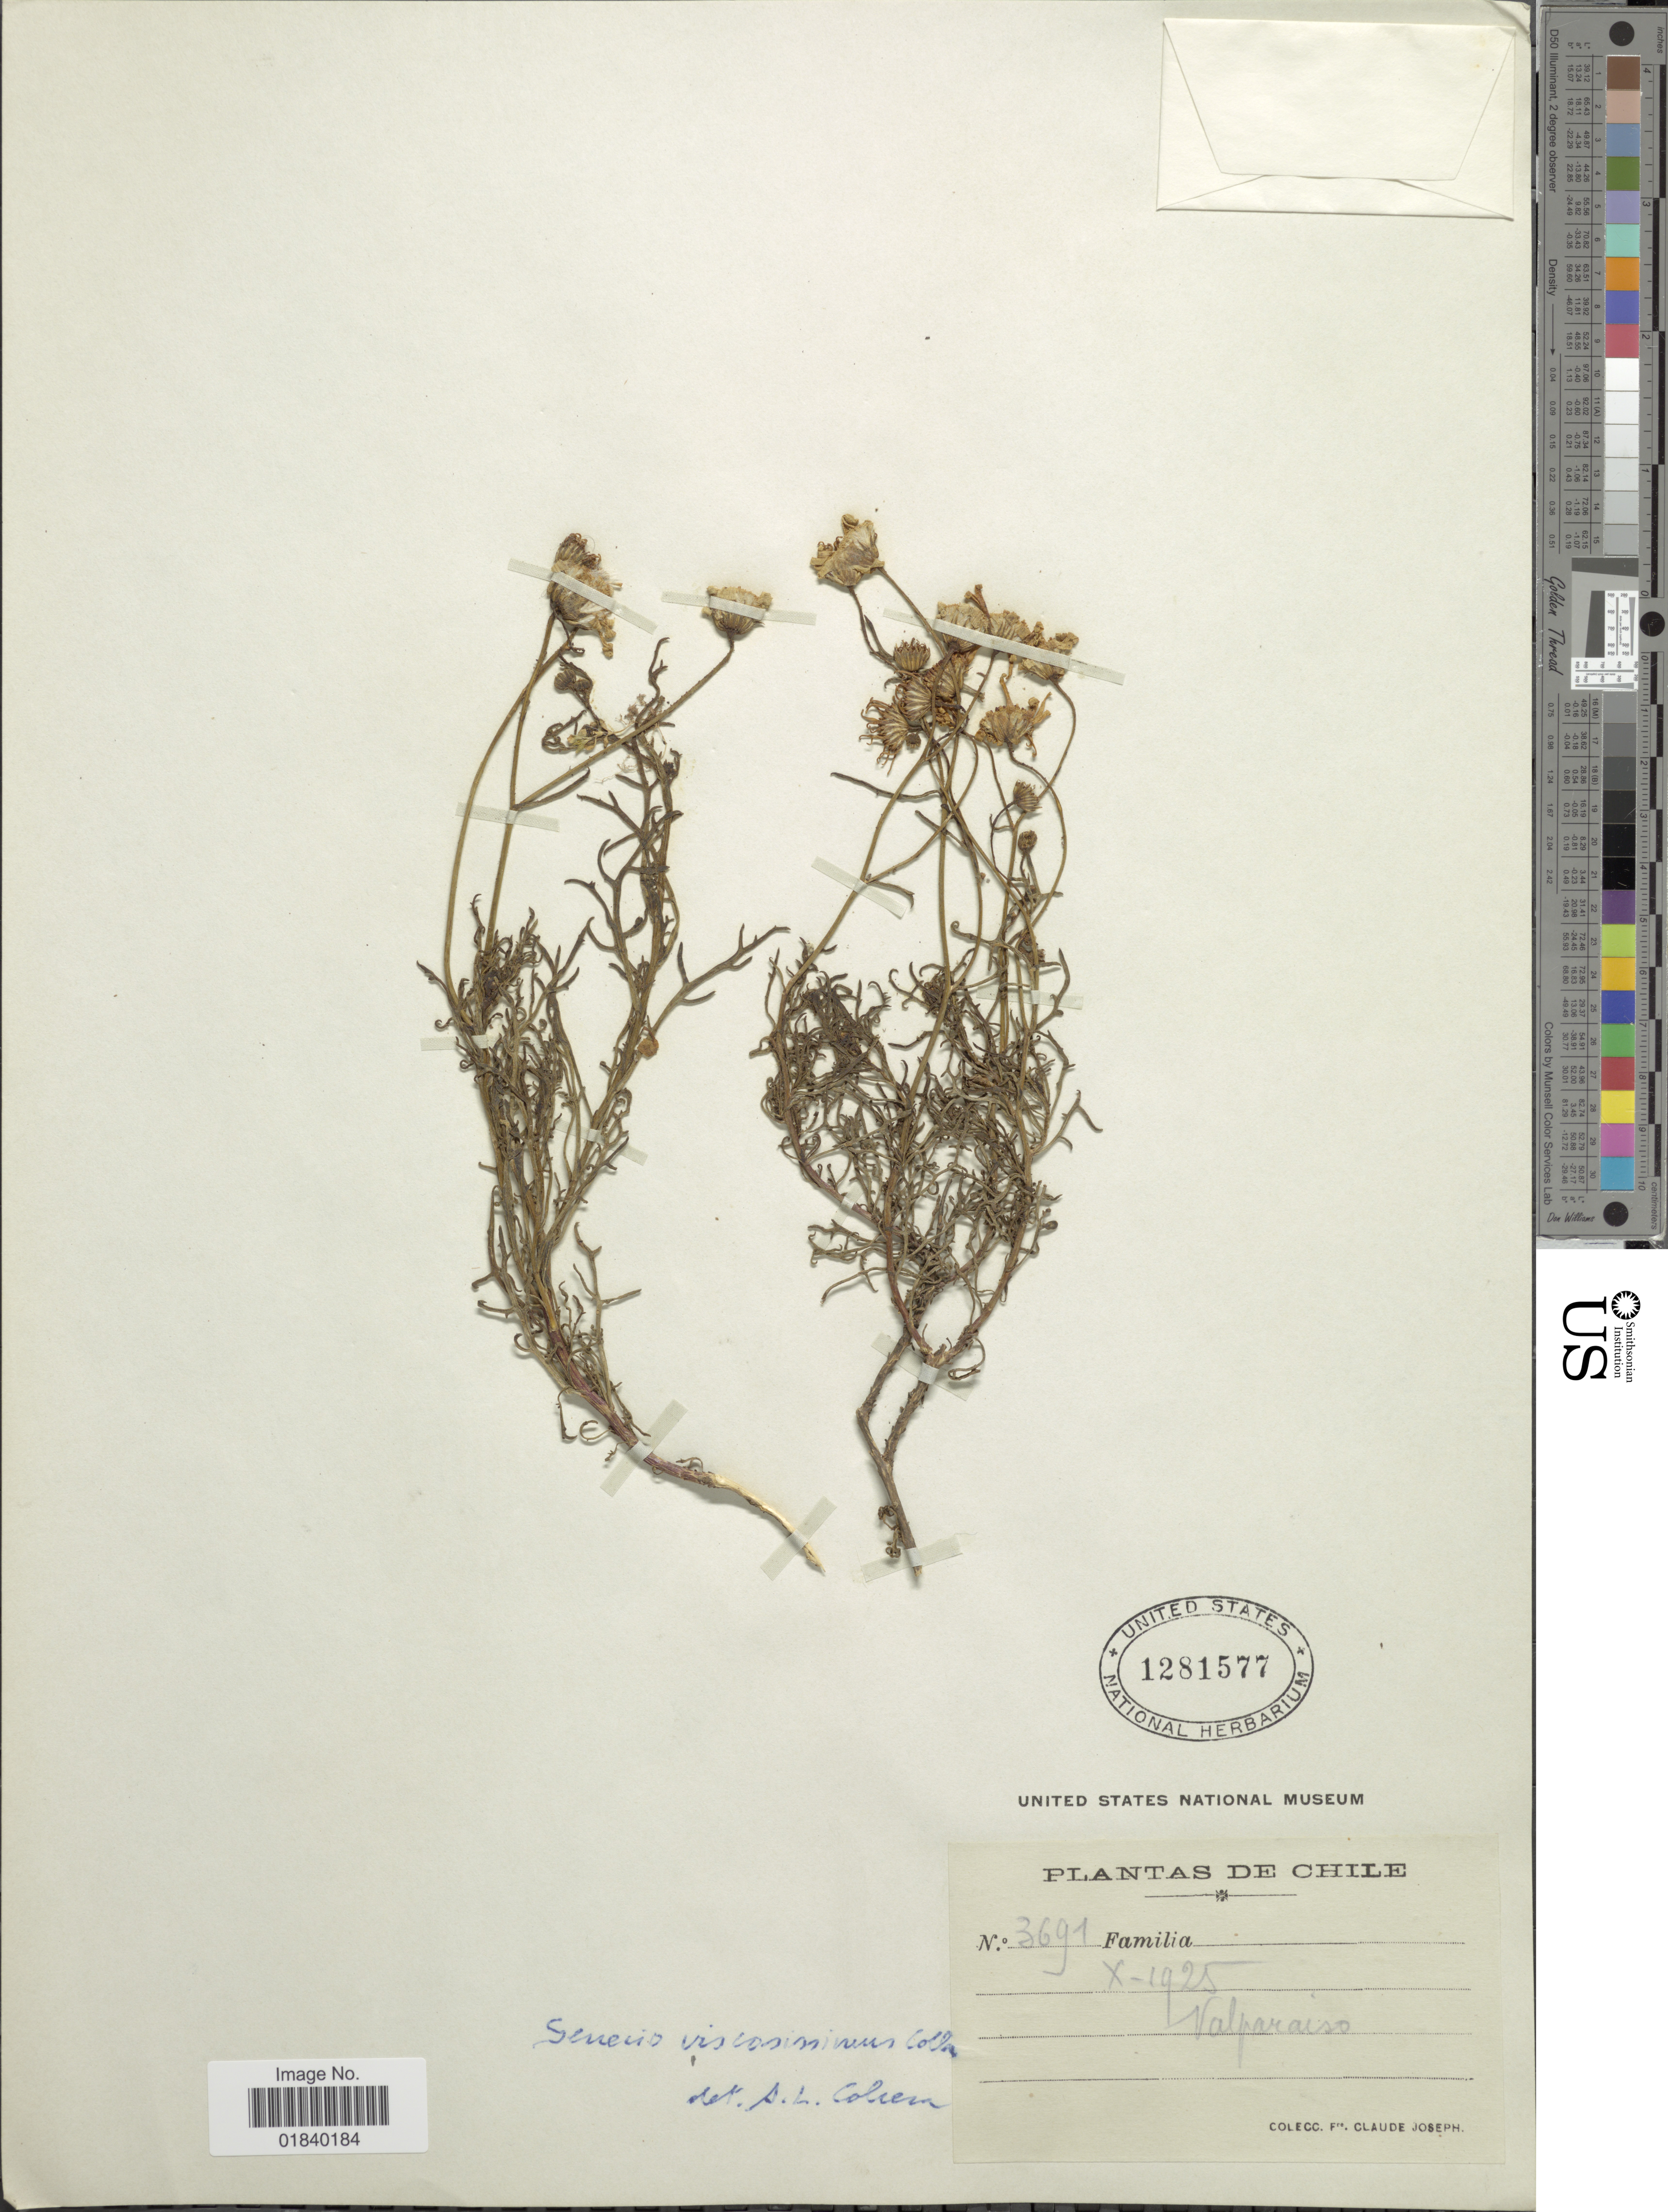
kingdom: Plantae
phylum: Tracheophyta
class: Magnoliopsida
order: Asterales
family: Asteraceae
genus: Senecio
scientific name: Senecio viscosissimus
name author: Colla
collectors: Bro. Claude-Joseph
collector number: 3691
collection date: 1925-10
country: Chile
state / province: Valparaíso (V)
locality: Chile. Valparaiso.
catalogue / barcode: US 1281577